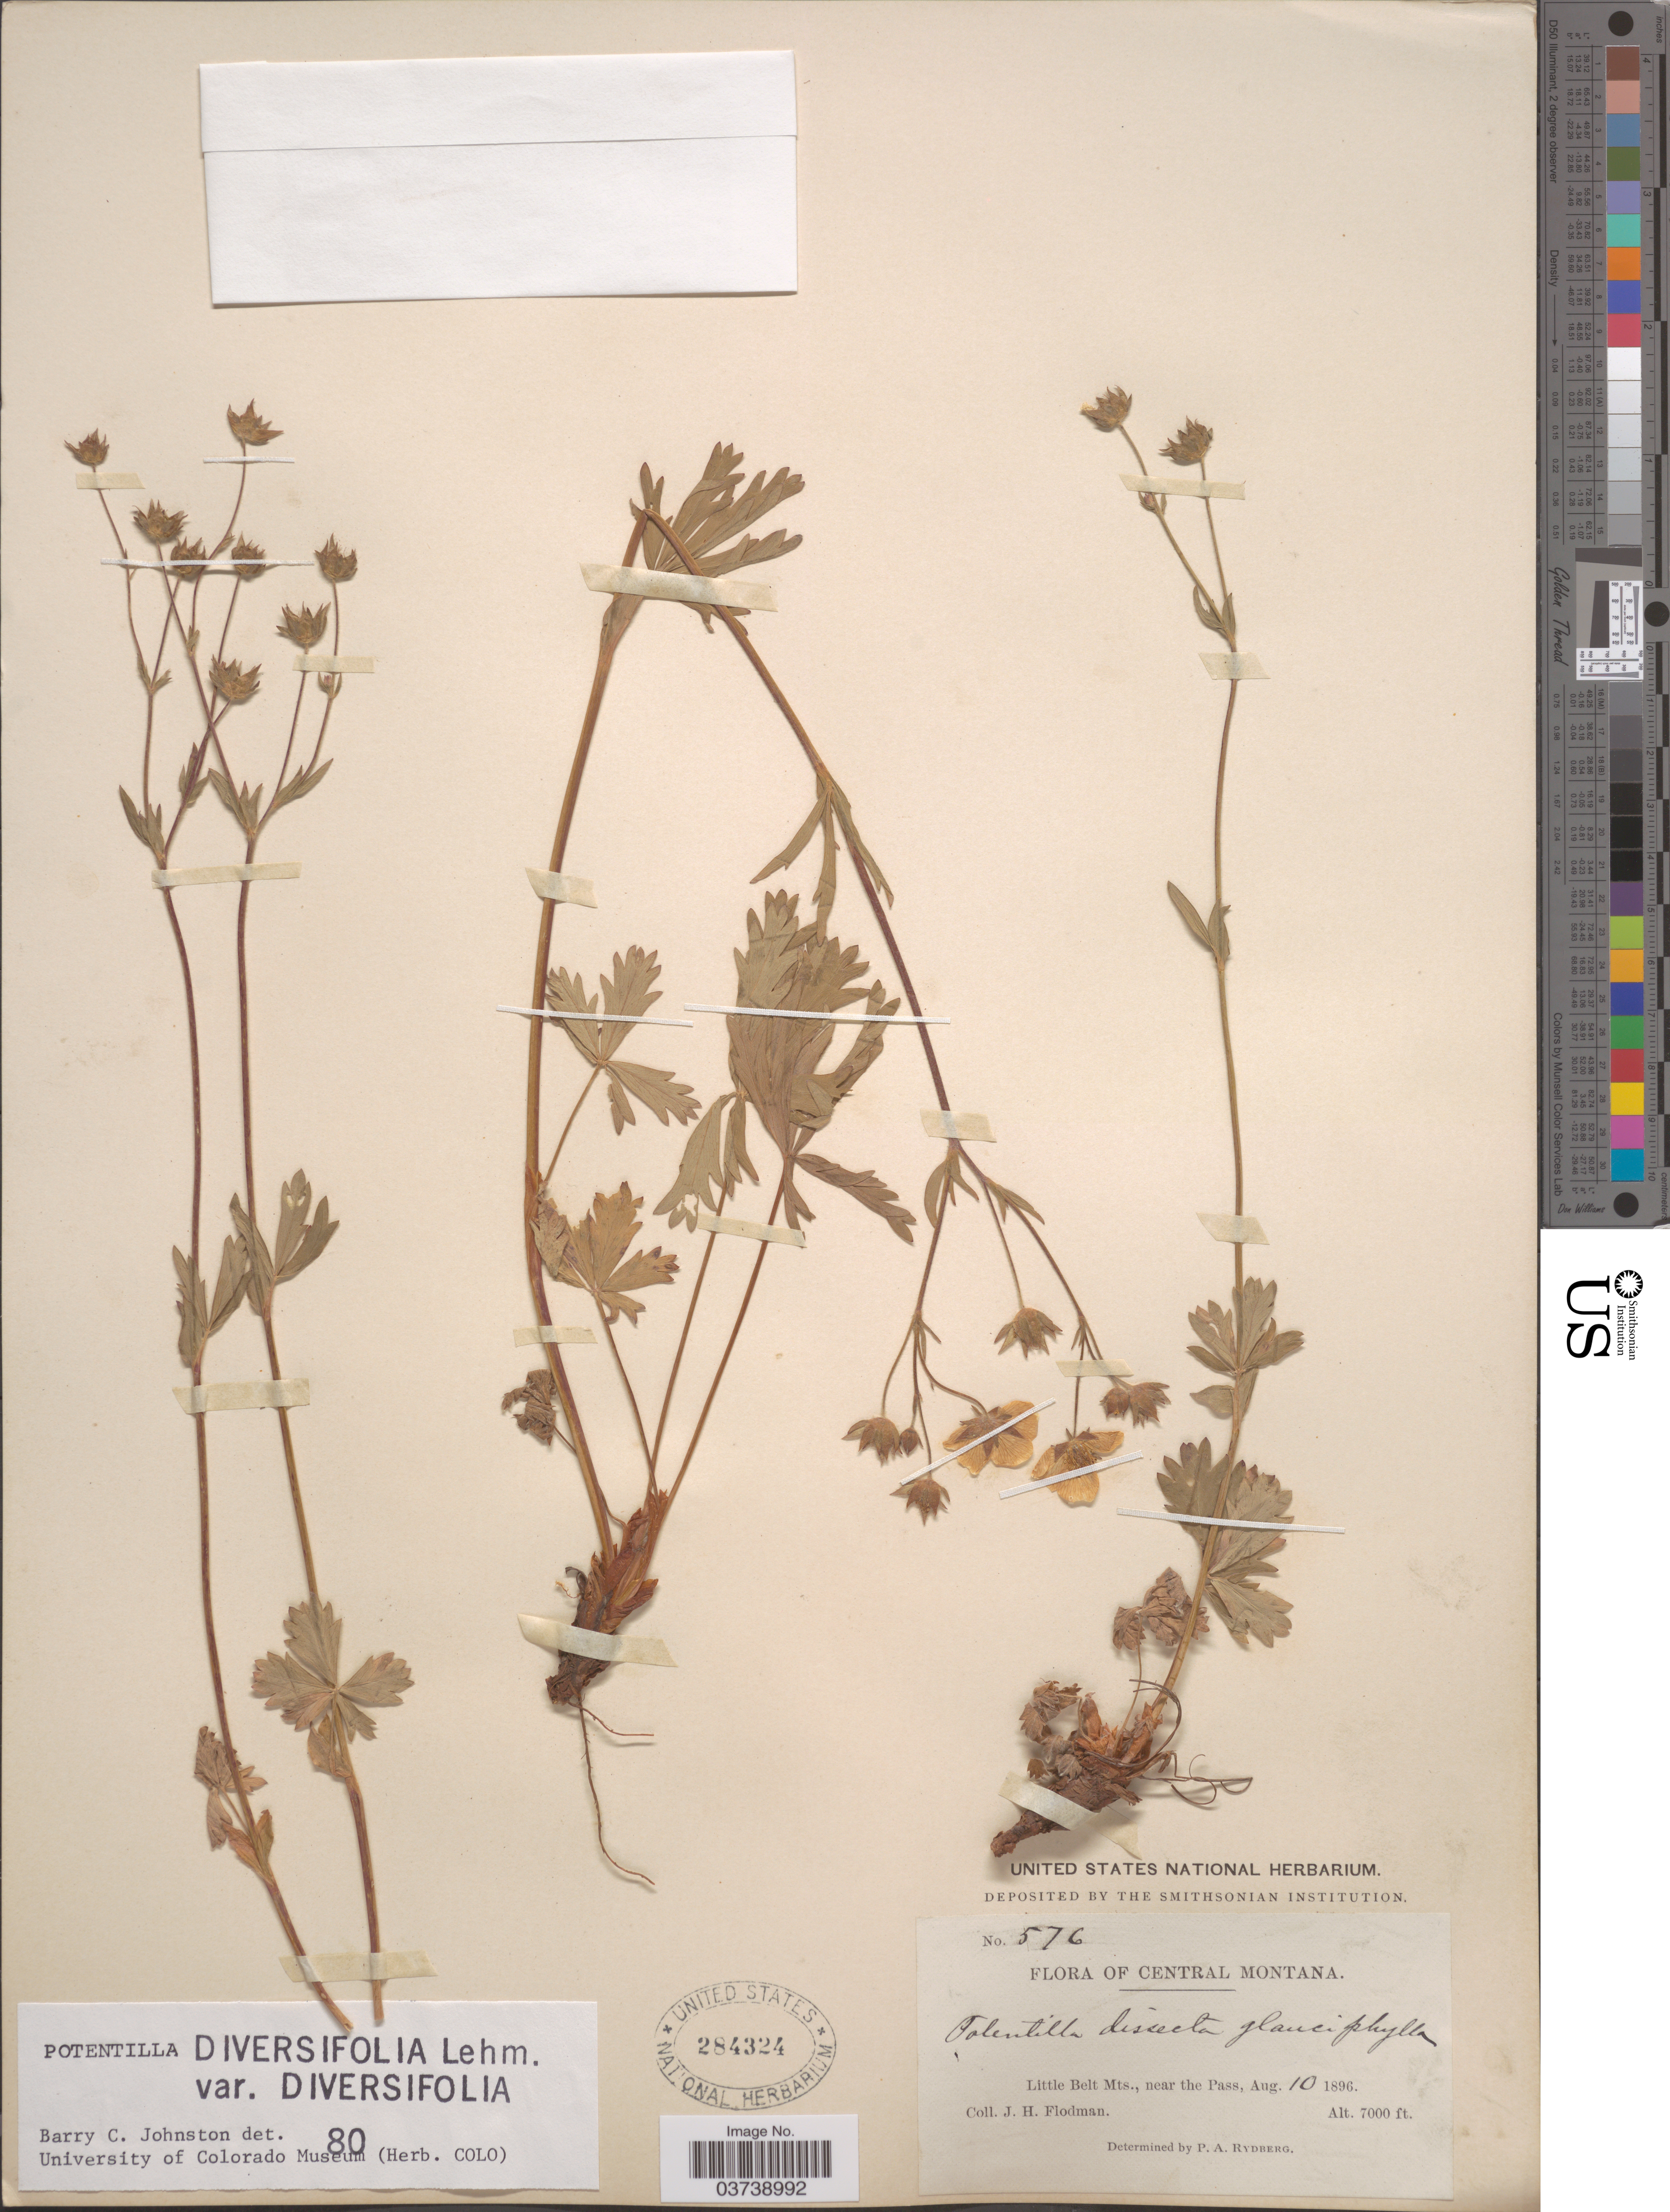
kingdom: Plantae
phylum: Tracheophyta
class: Magnoliopsida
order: Rosales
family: Rosaceae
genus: Potentilla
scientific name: Potentilla diversifolia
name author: Lehm.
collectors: J. Flodman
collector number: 576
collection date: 1896-08-10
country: United States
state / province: Montana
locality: Central Montana. Little Belt Mts., near the Pass.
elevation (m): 2134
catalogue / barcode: US 284324